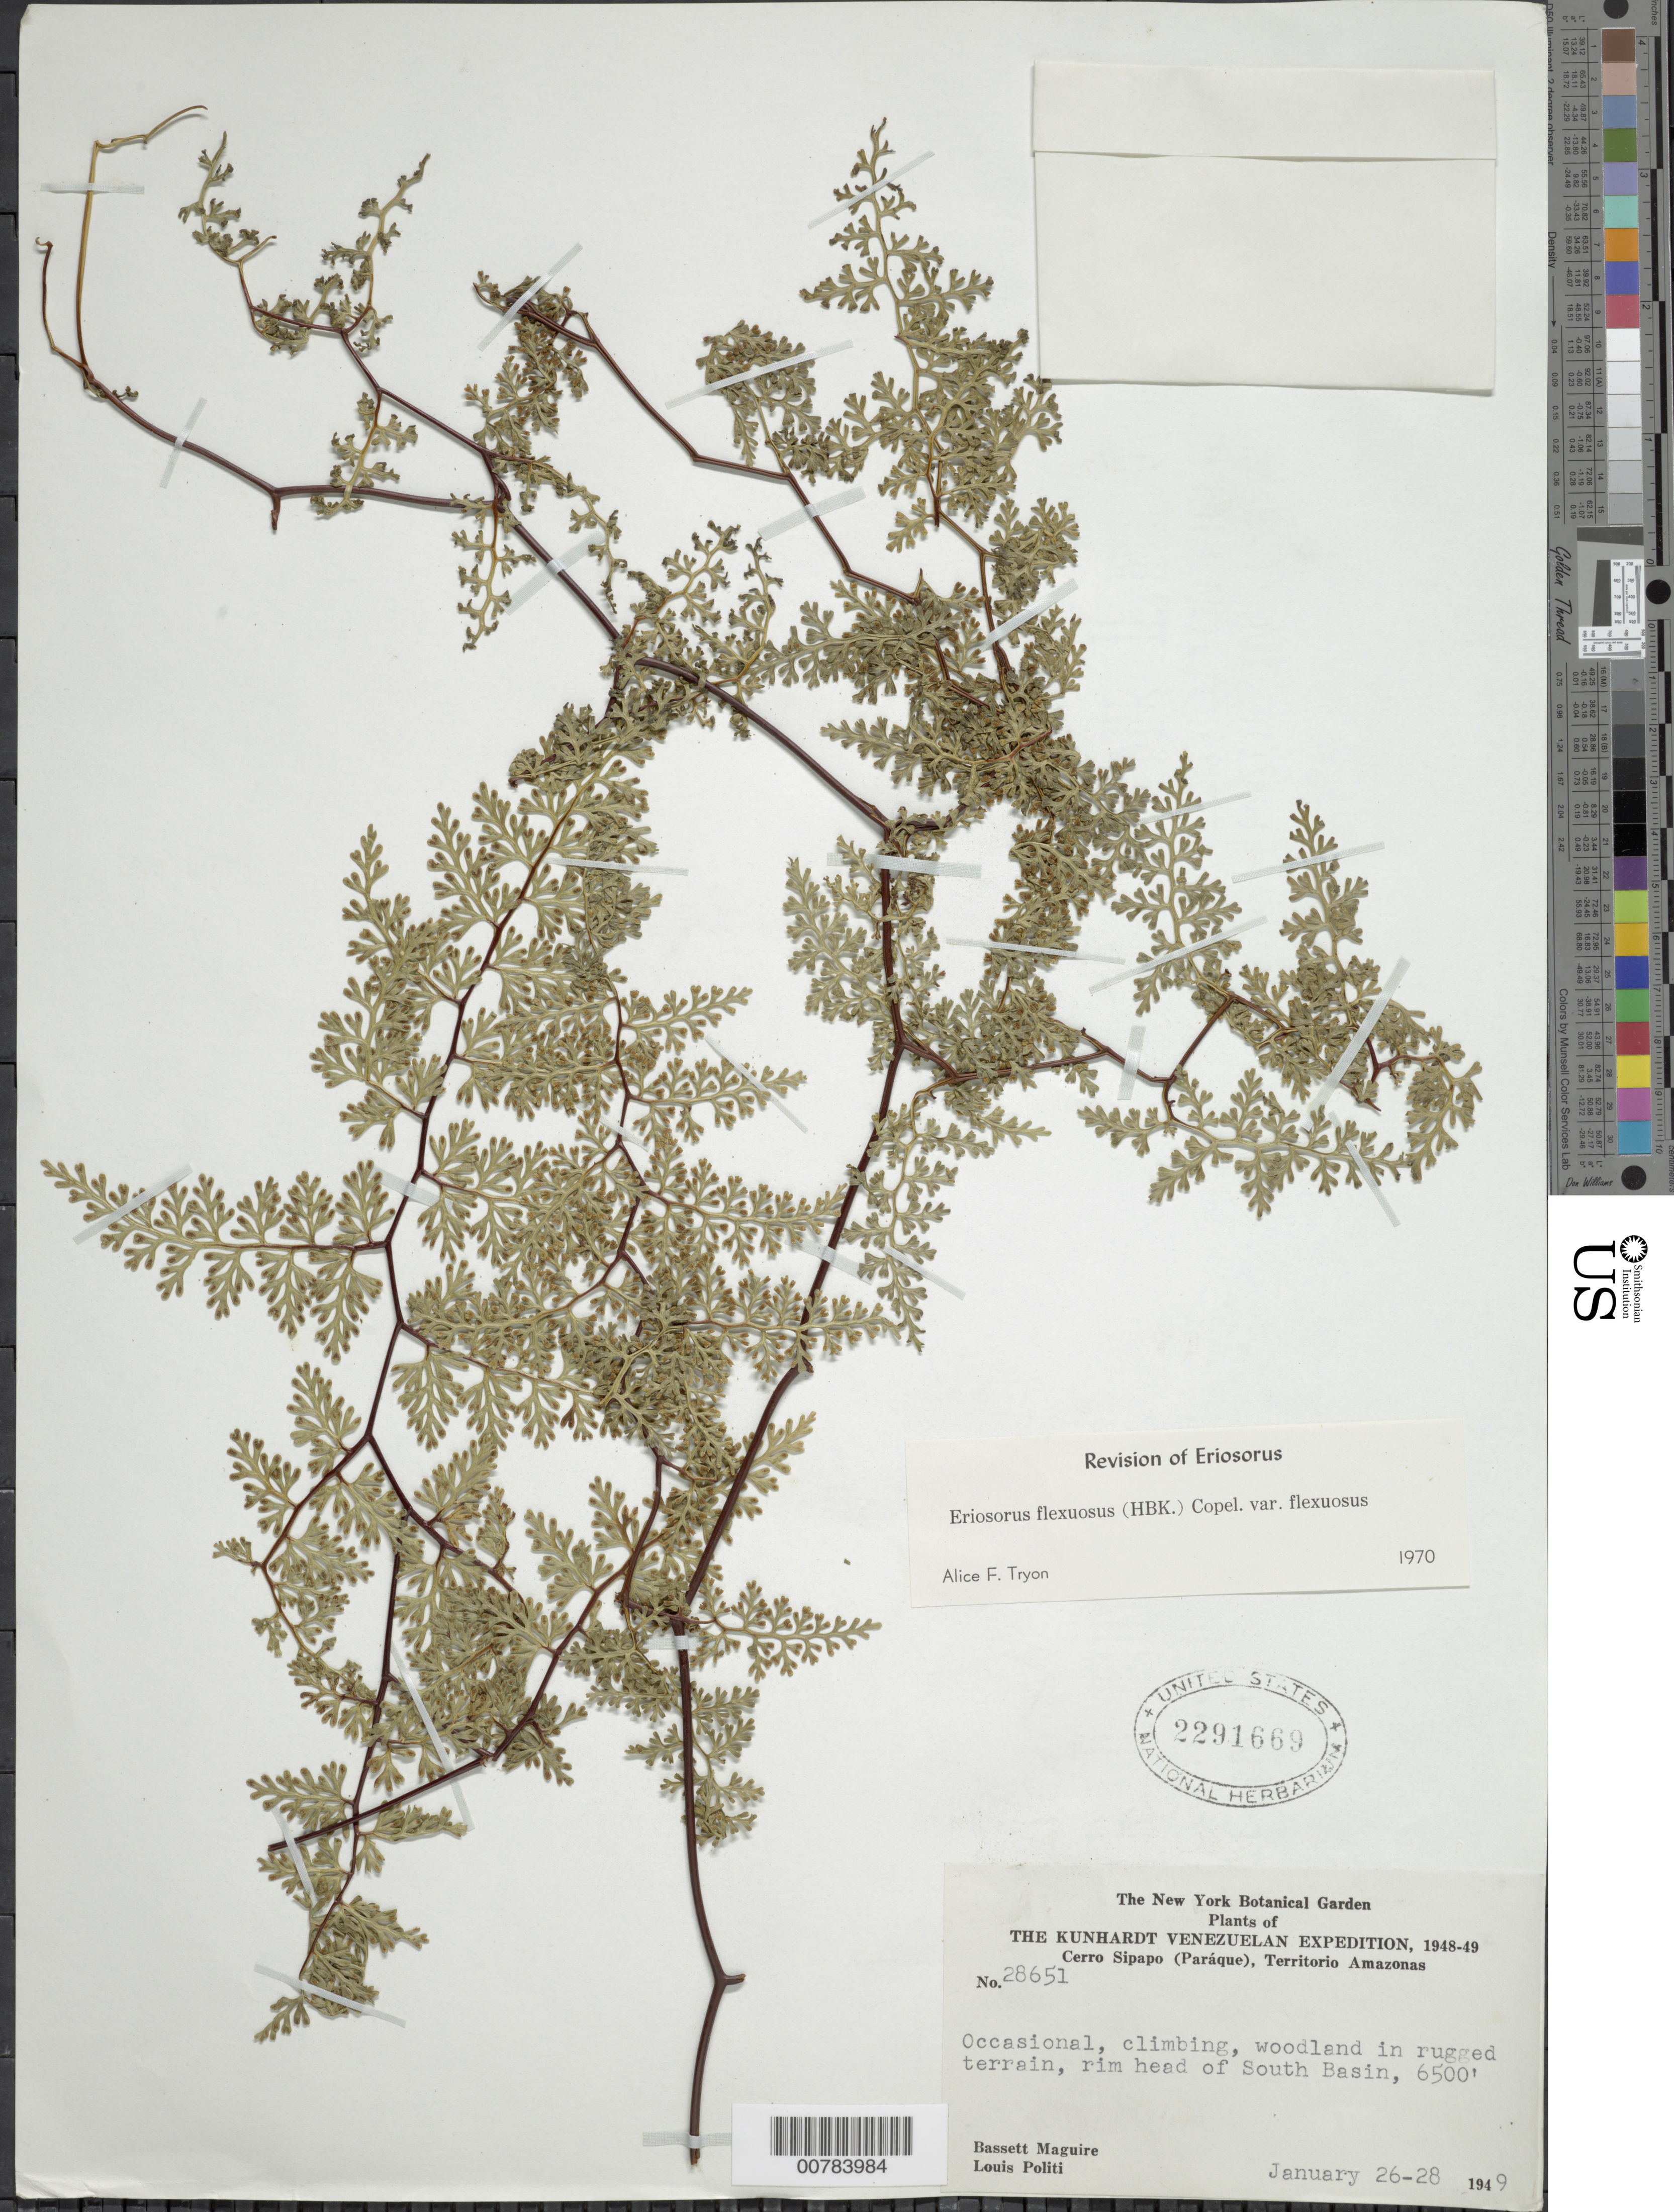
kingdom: Plantae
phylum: Tracheophyta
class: Polypodiopsida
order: Polypodiales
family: Pteridaceae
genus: Jamesonia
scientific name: Jamesonia flexuosa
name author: (Humb. & Bonpl.) Christenh.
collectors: B. Maguire & L. Politi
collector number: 28651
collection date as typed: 26-Jan-49 to 28-Jan-49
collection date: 1949-01-26/1949-01-28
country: Venezuela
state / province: Amazonas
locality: Cerro Sipapo (Paráque), South Basin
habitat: Woodland in rugged terrain, rim head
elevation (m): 1981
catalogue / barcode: US 2291669